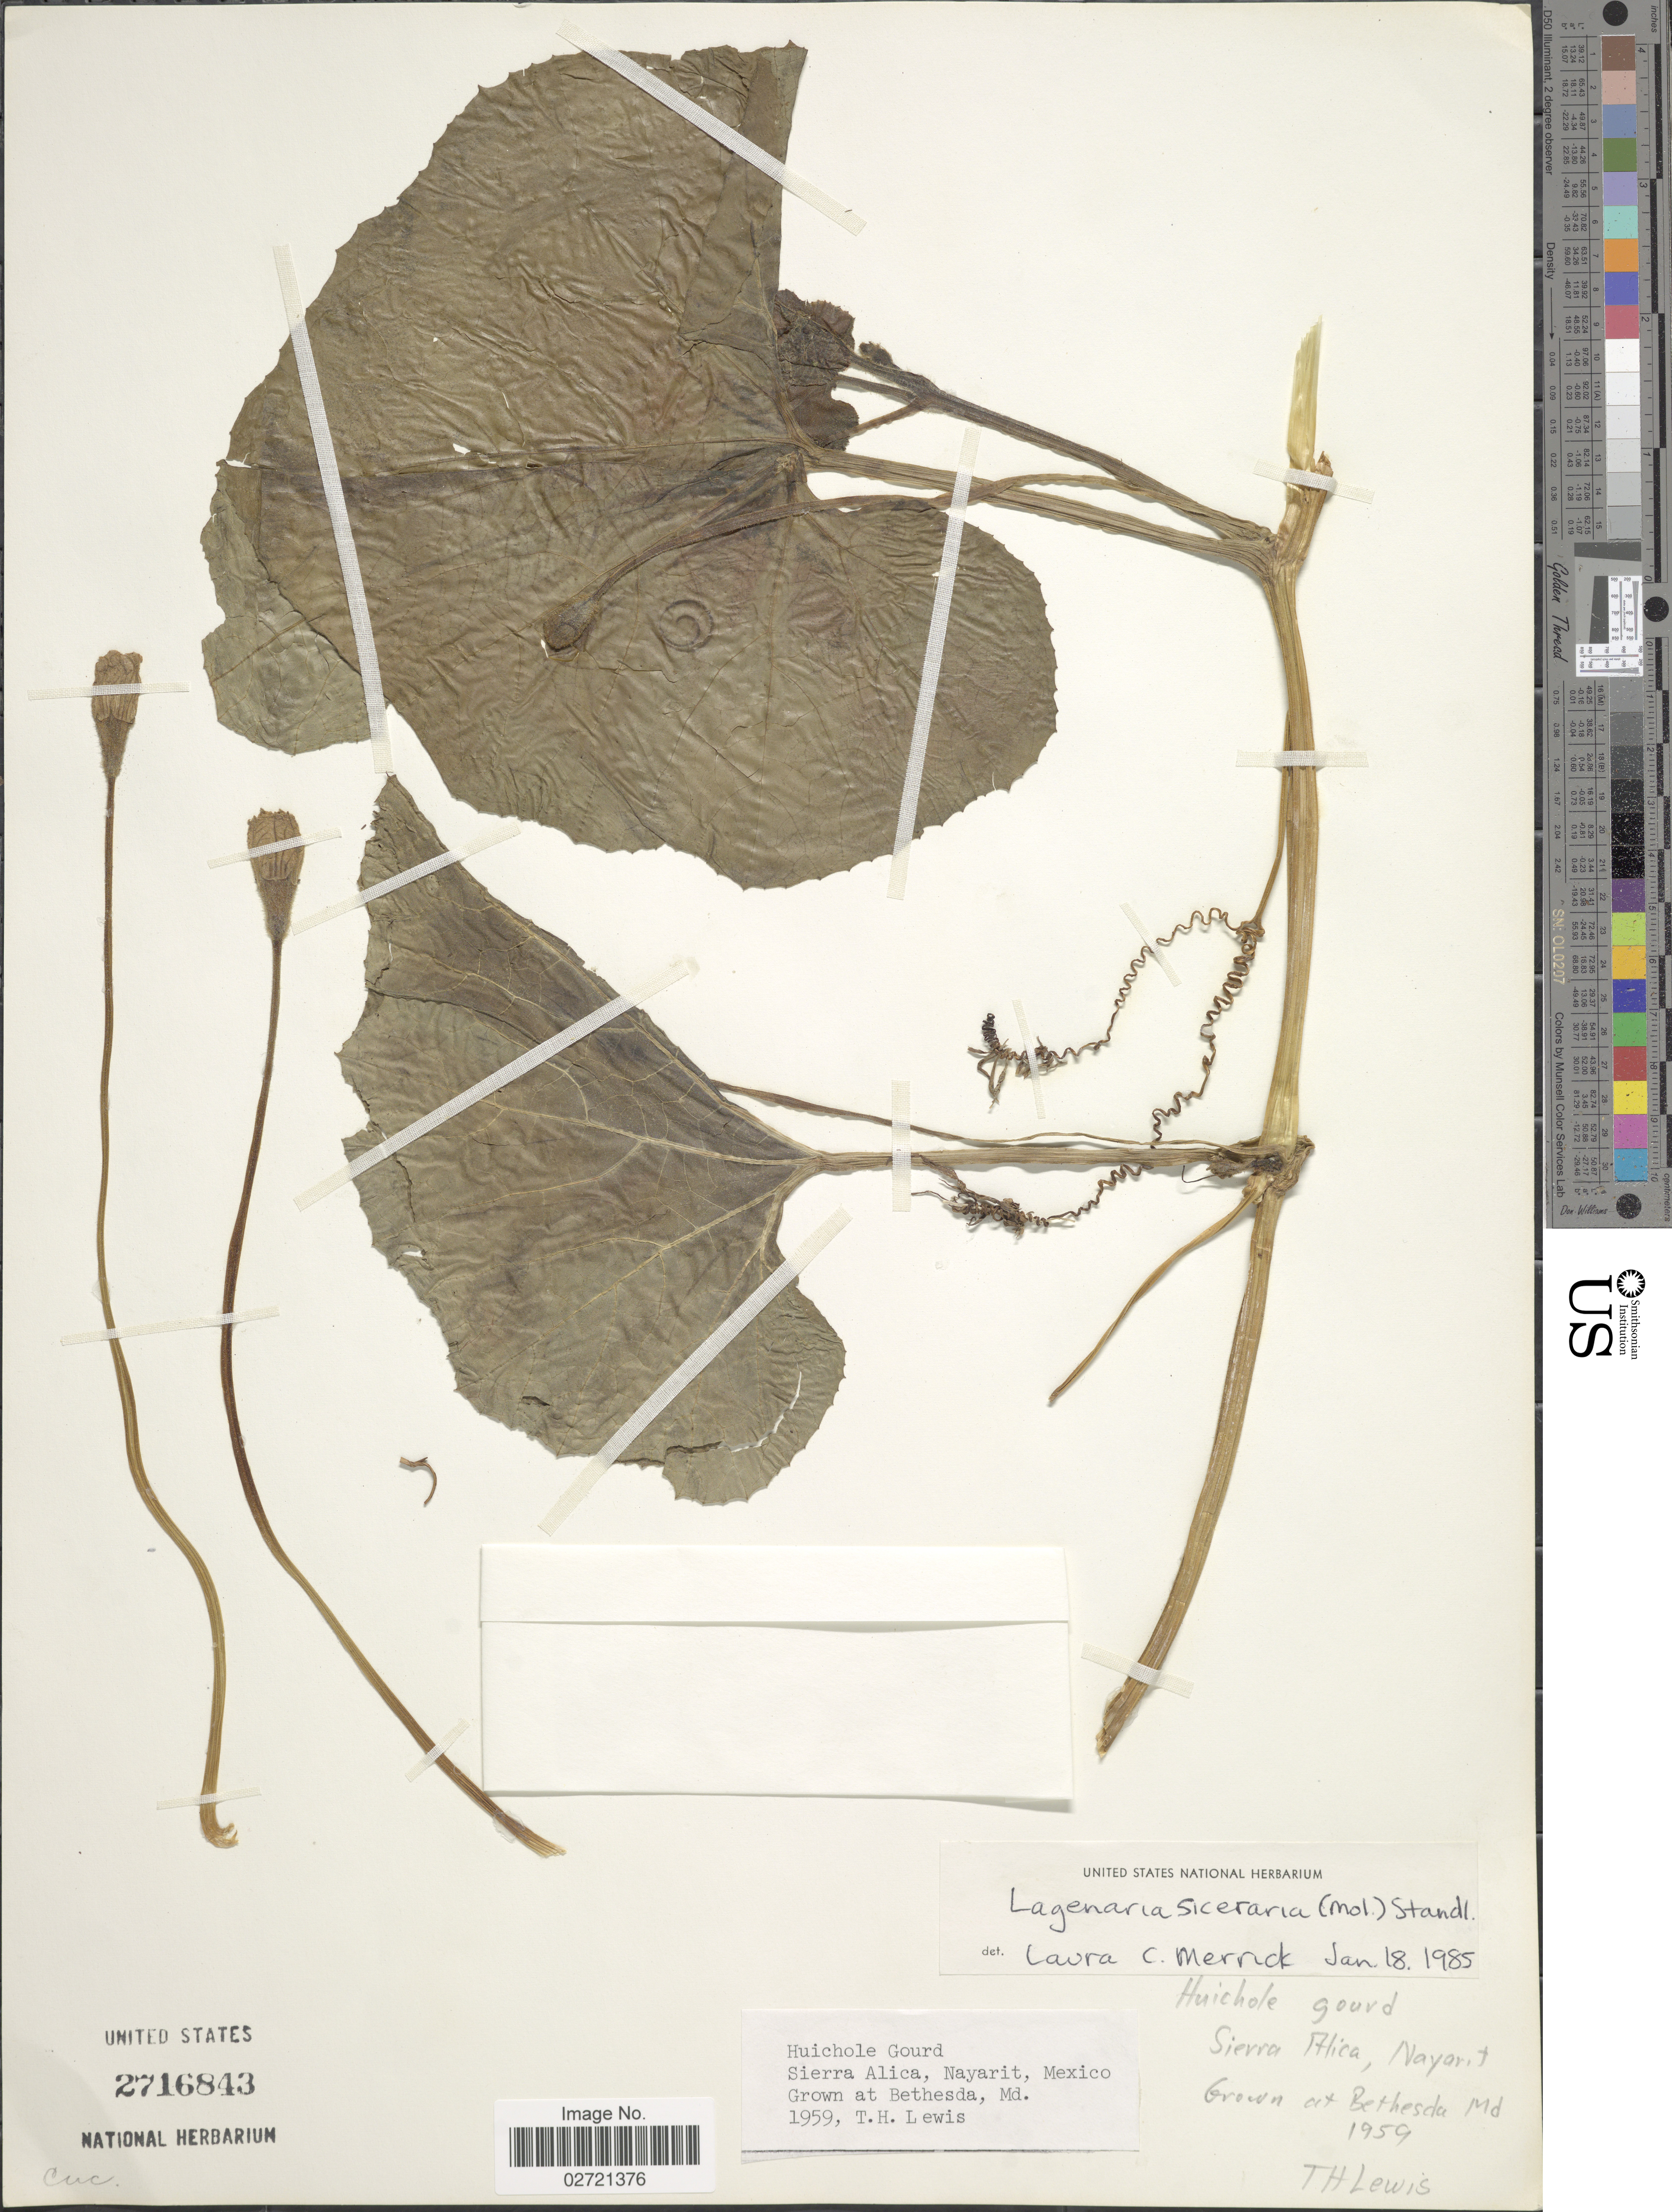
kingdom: Plantae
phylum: Tracheophyta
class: Magnoliopsida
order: Cucurbitales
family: Cucurbitaceae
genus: Lagenaria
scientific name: Lagenaria siceraria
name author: (Molina) Standl.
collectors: T. H. Lewis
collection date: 1959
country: Mexico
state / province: Nayarit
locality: Huichole Gourd, Sierra Alica, Nayarit, Mexico, Grown at Bethesda, Md.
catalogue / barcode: US 2716843